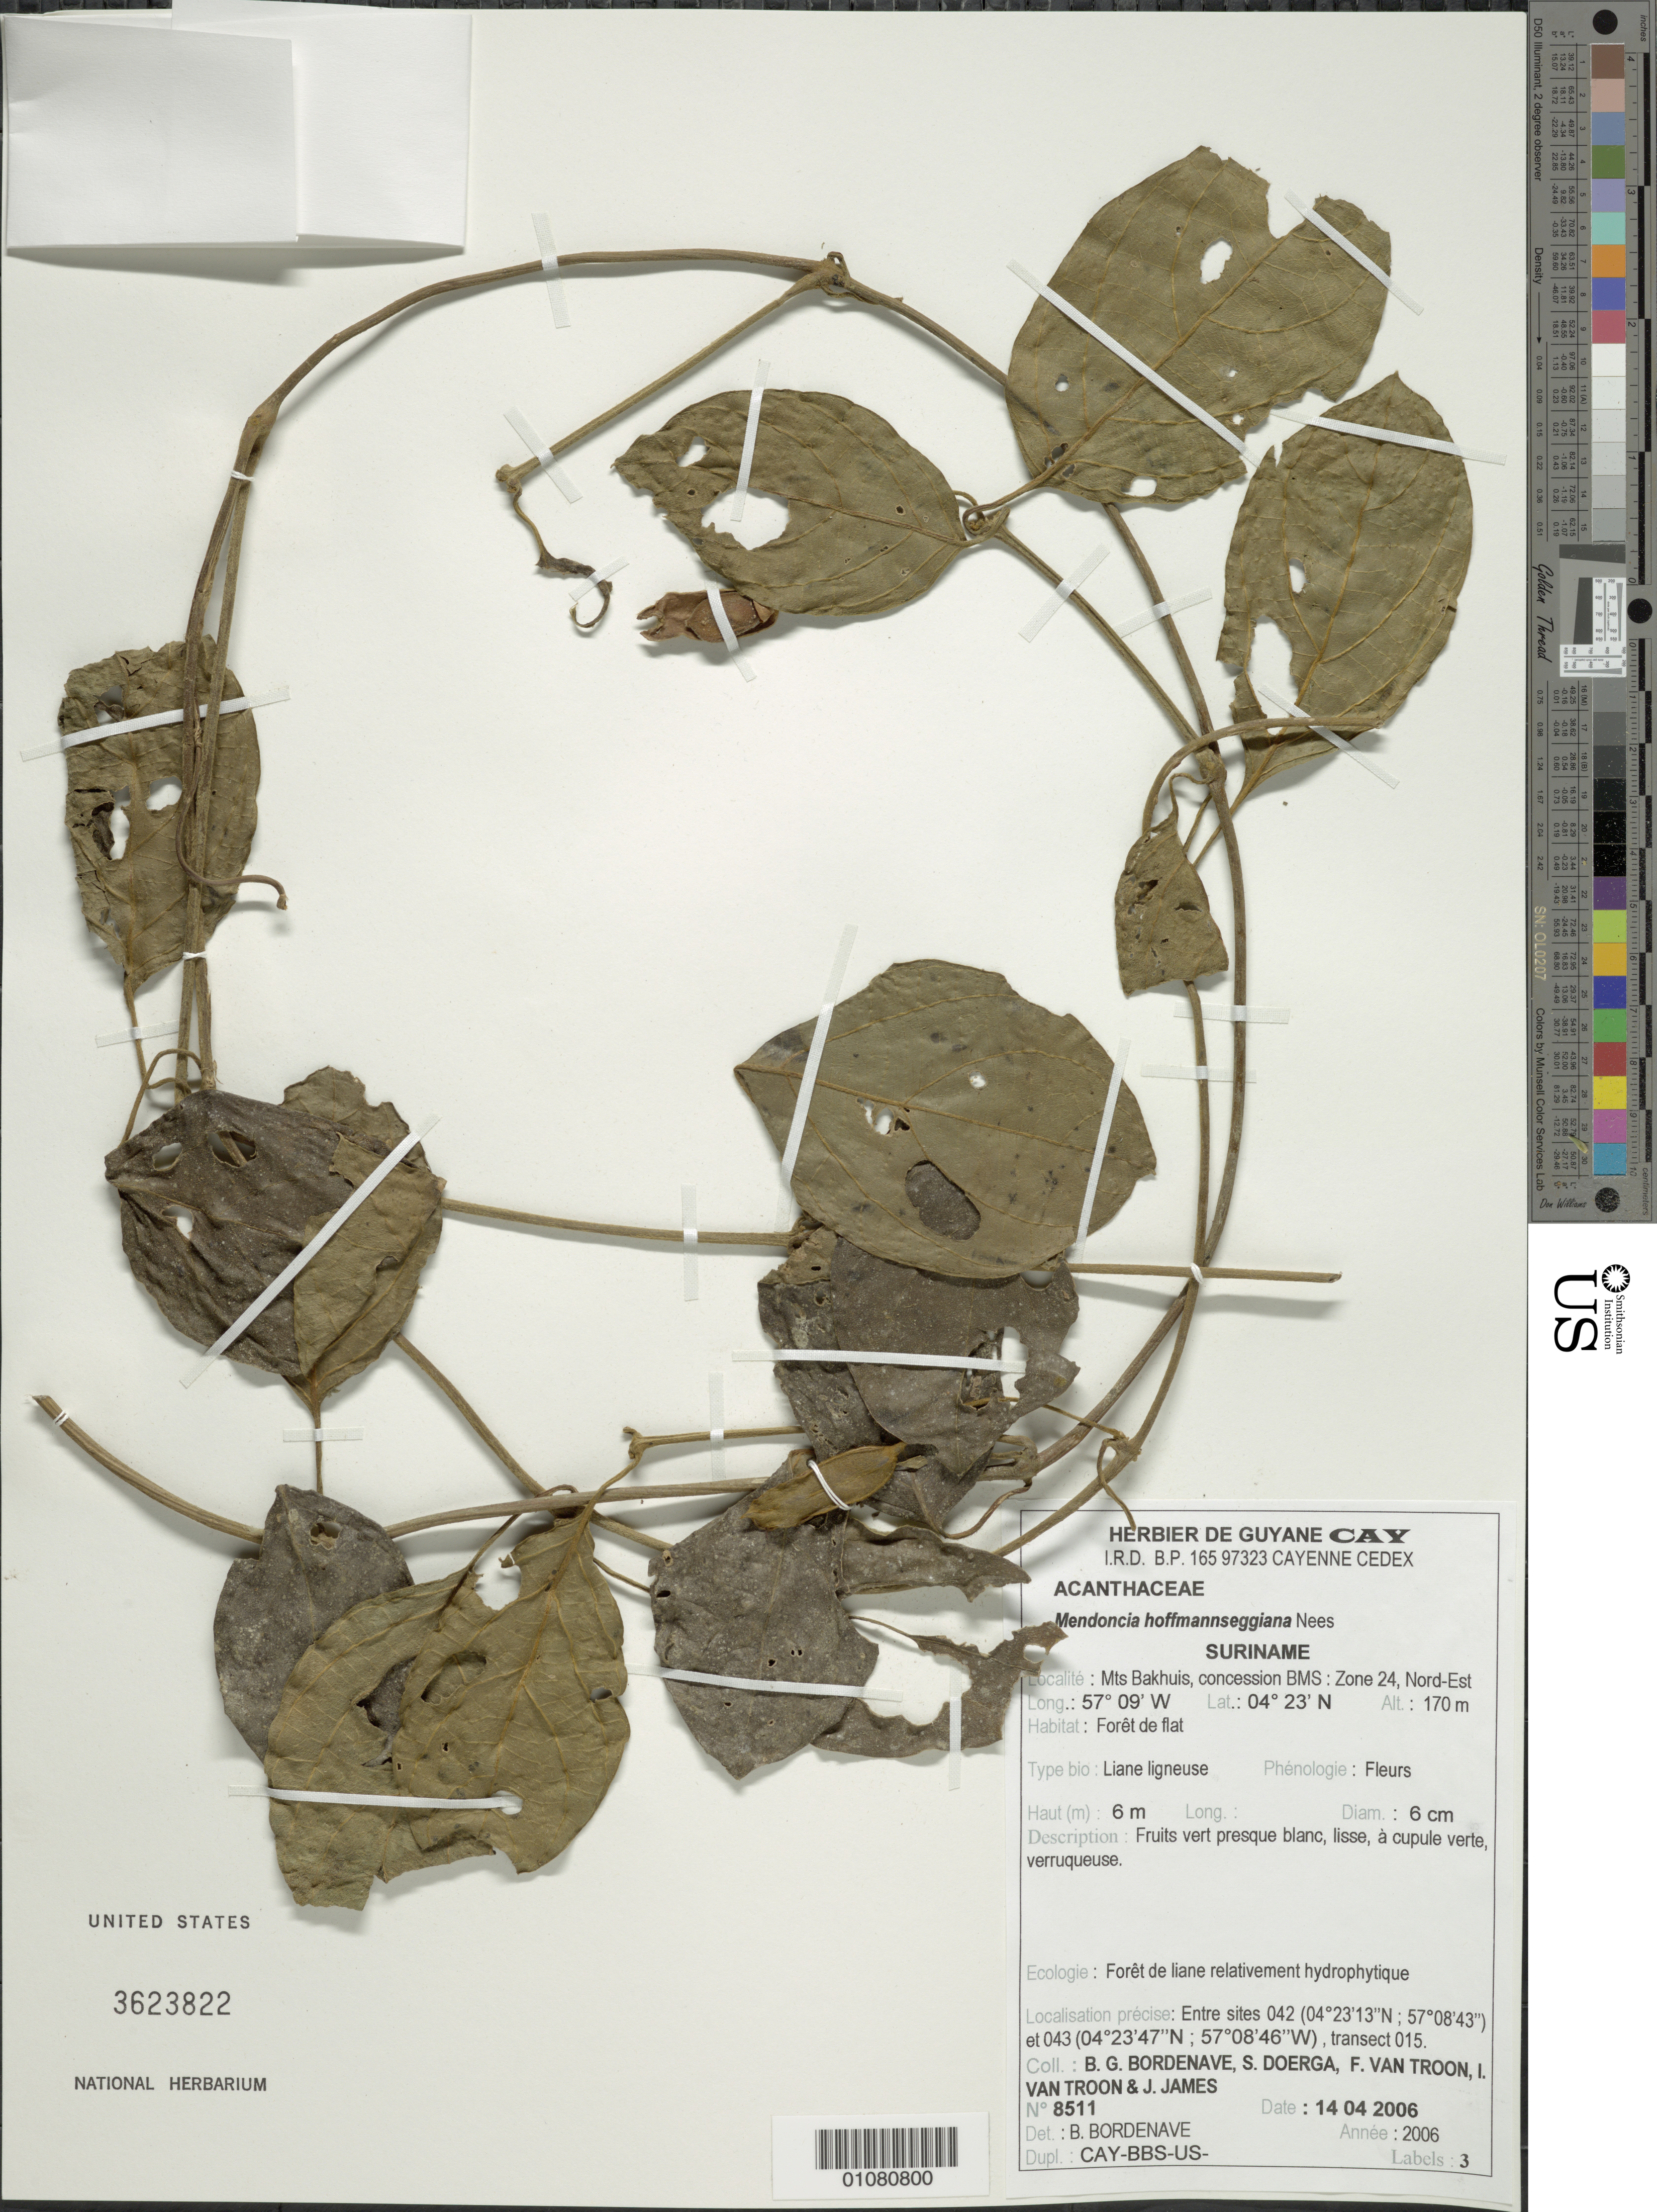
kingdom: Plantae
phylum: Tracheophyta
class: Magnoliopsida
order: Lamiales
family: Acanthaceae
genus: Mendoncia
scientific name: Mendoncia hoffmannseggiana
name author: Nees in DC.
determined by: Bordenave, B.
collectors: B. Bordenave, S. Doerga, F. Van Troon, I. van Troon & J. James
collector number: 8511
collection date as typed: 14-Apr-06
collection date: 2006-04-14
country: Suriname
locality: Montages Bakhuis, concession BMS: Zone 24, Nort-Est.; Entre site 042 (4°23'13”N; 57°8'43”W) et 43 (4°23'47”N; 57°8'46”W), transect 15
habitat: Foret de flat; foret de liane relativement hydophytique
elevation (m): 170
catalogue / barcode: US 3623822